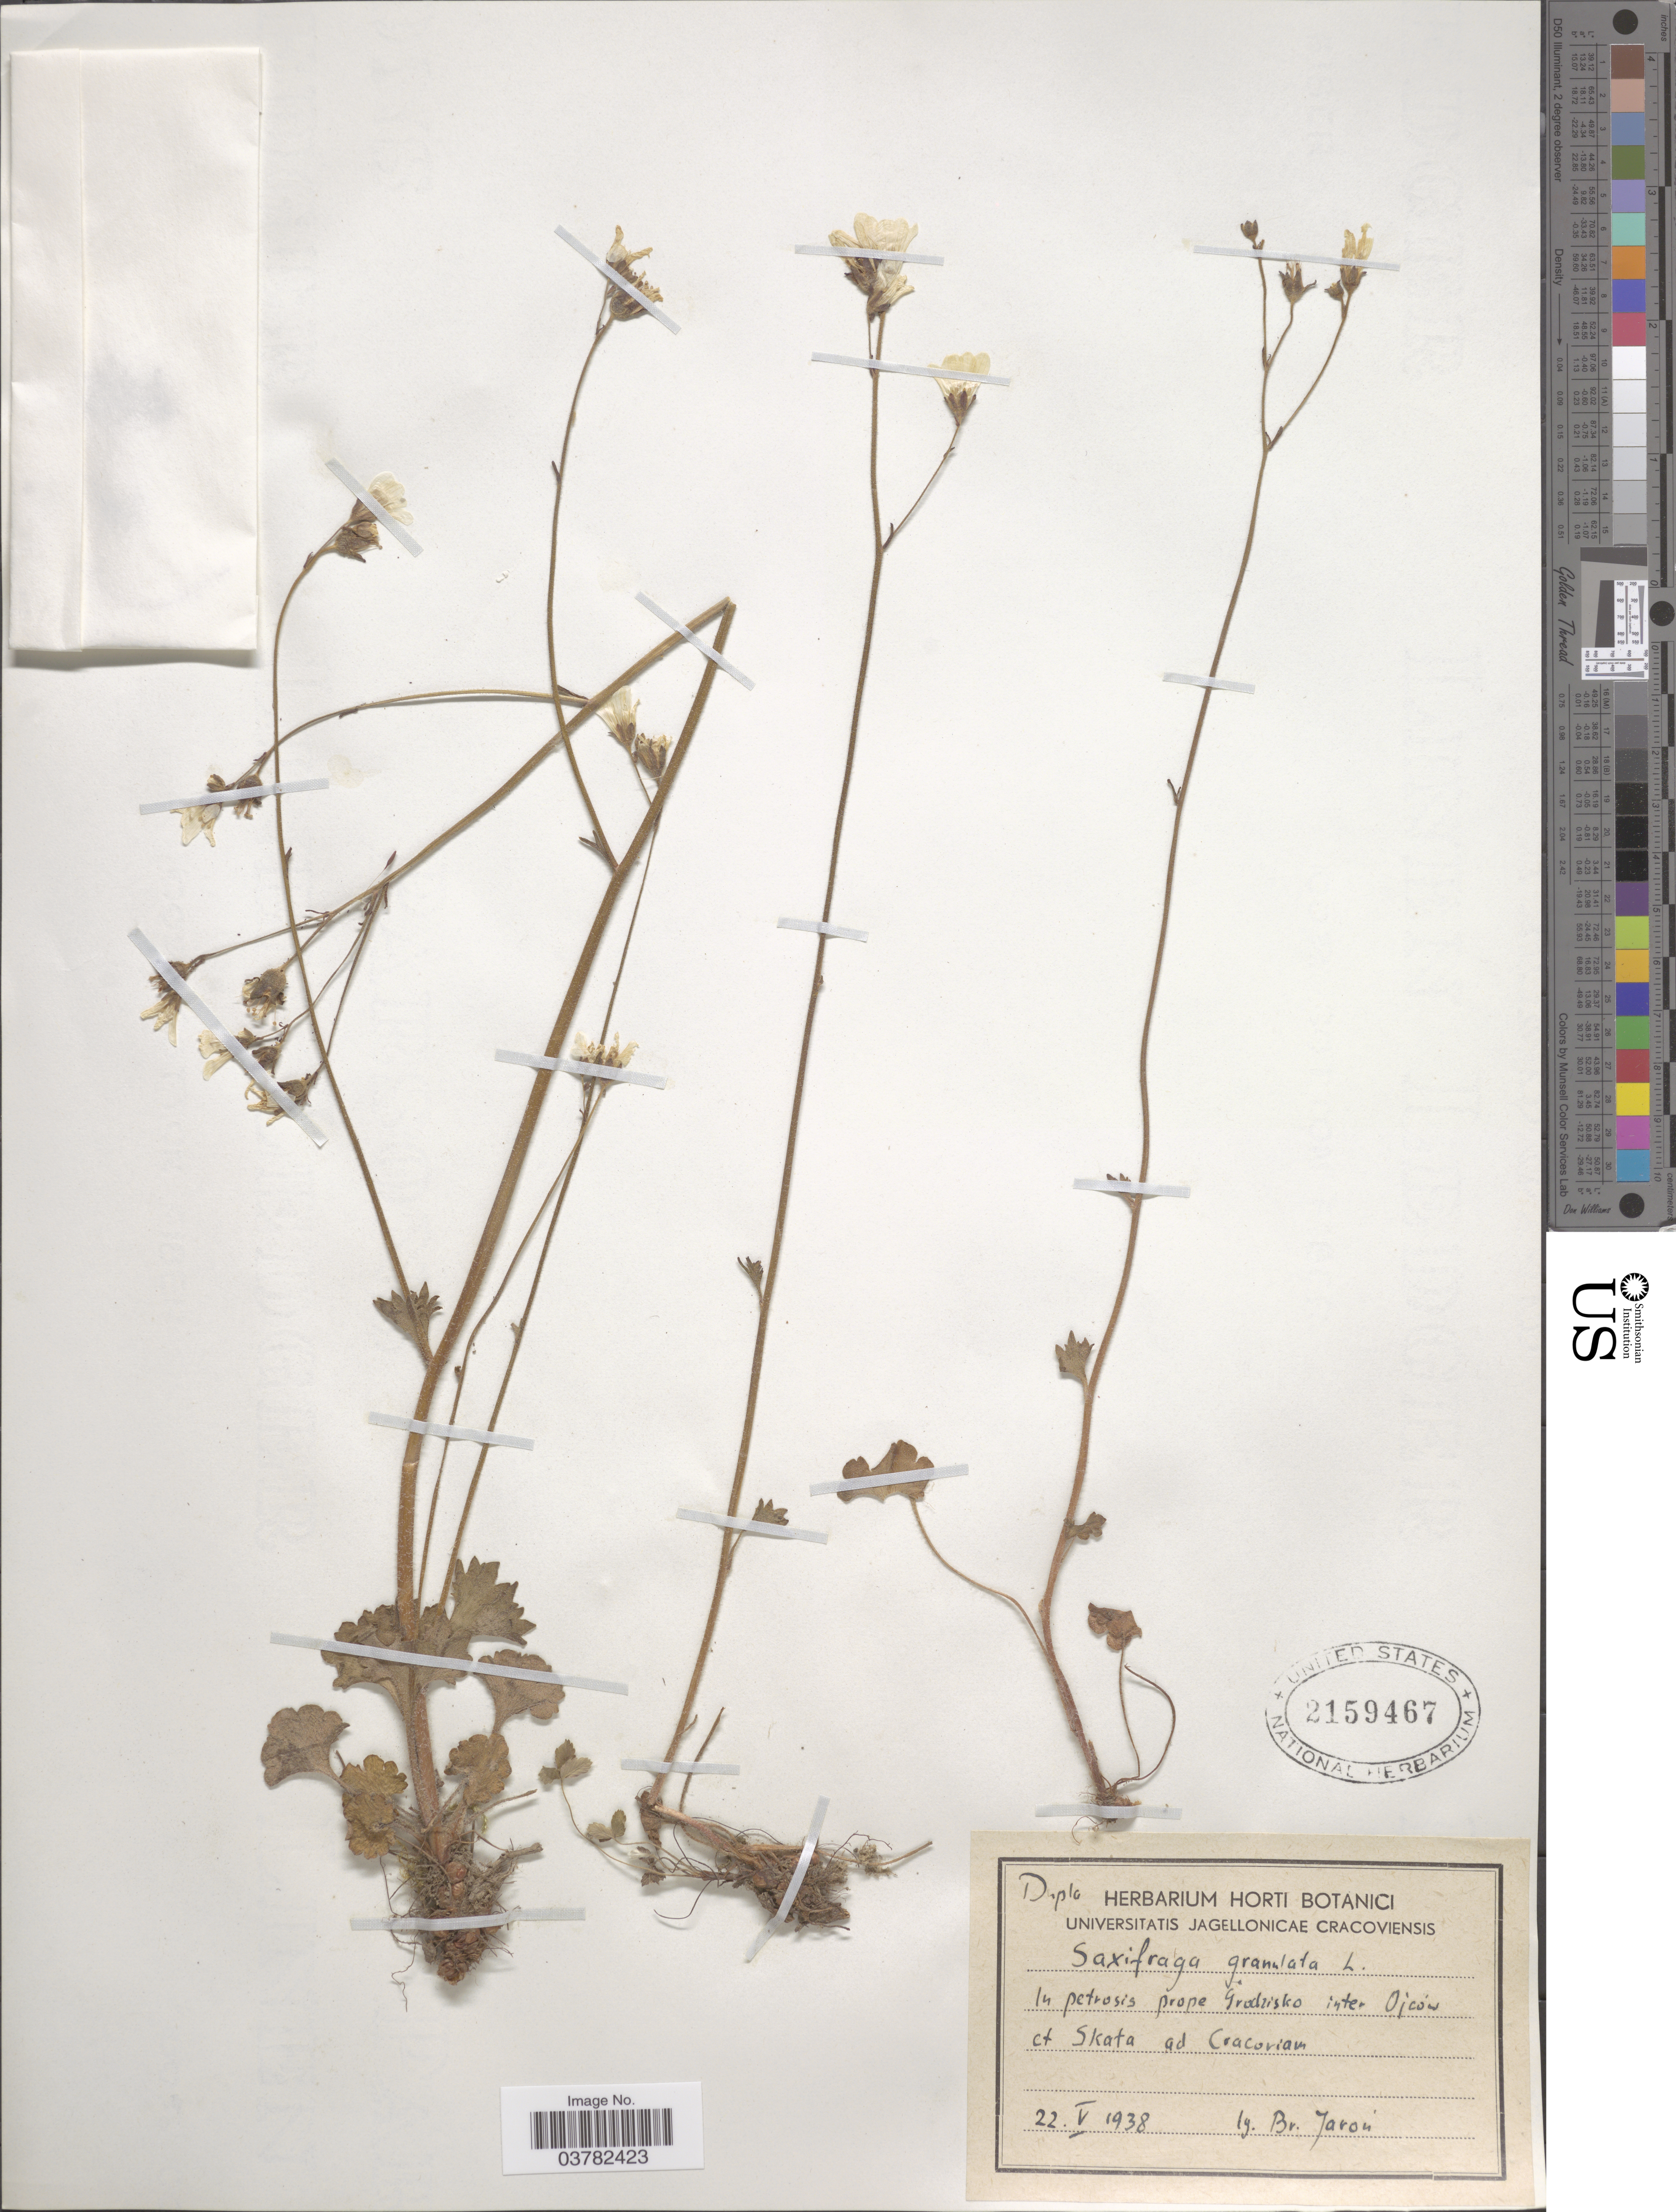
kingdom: Plantae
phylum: Tracheophyta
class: Magnoliopsida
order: Saxifragales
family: Saxifragaceae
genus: Saxifraga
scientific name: Saxifraga granulata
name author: L.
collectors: B. Jaron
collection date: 1938-05-22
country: Poland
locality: In petrosis prope Grodzisko inter Ojcón et Skata ad Cracoviam.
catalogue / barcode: US 2159467